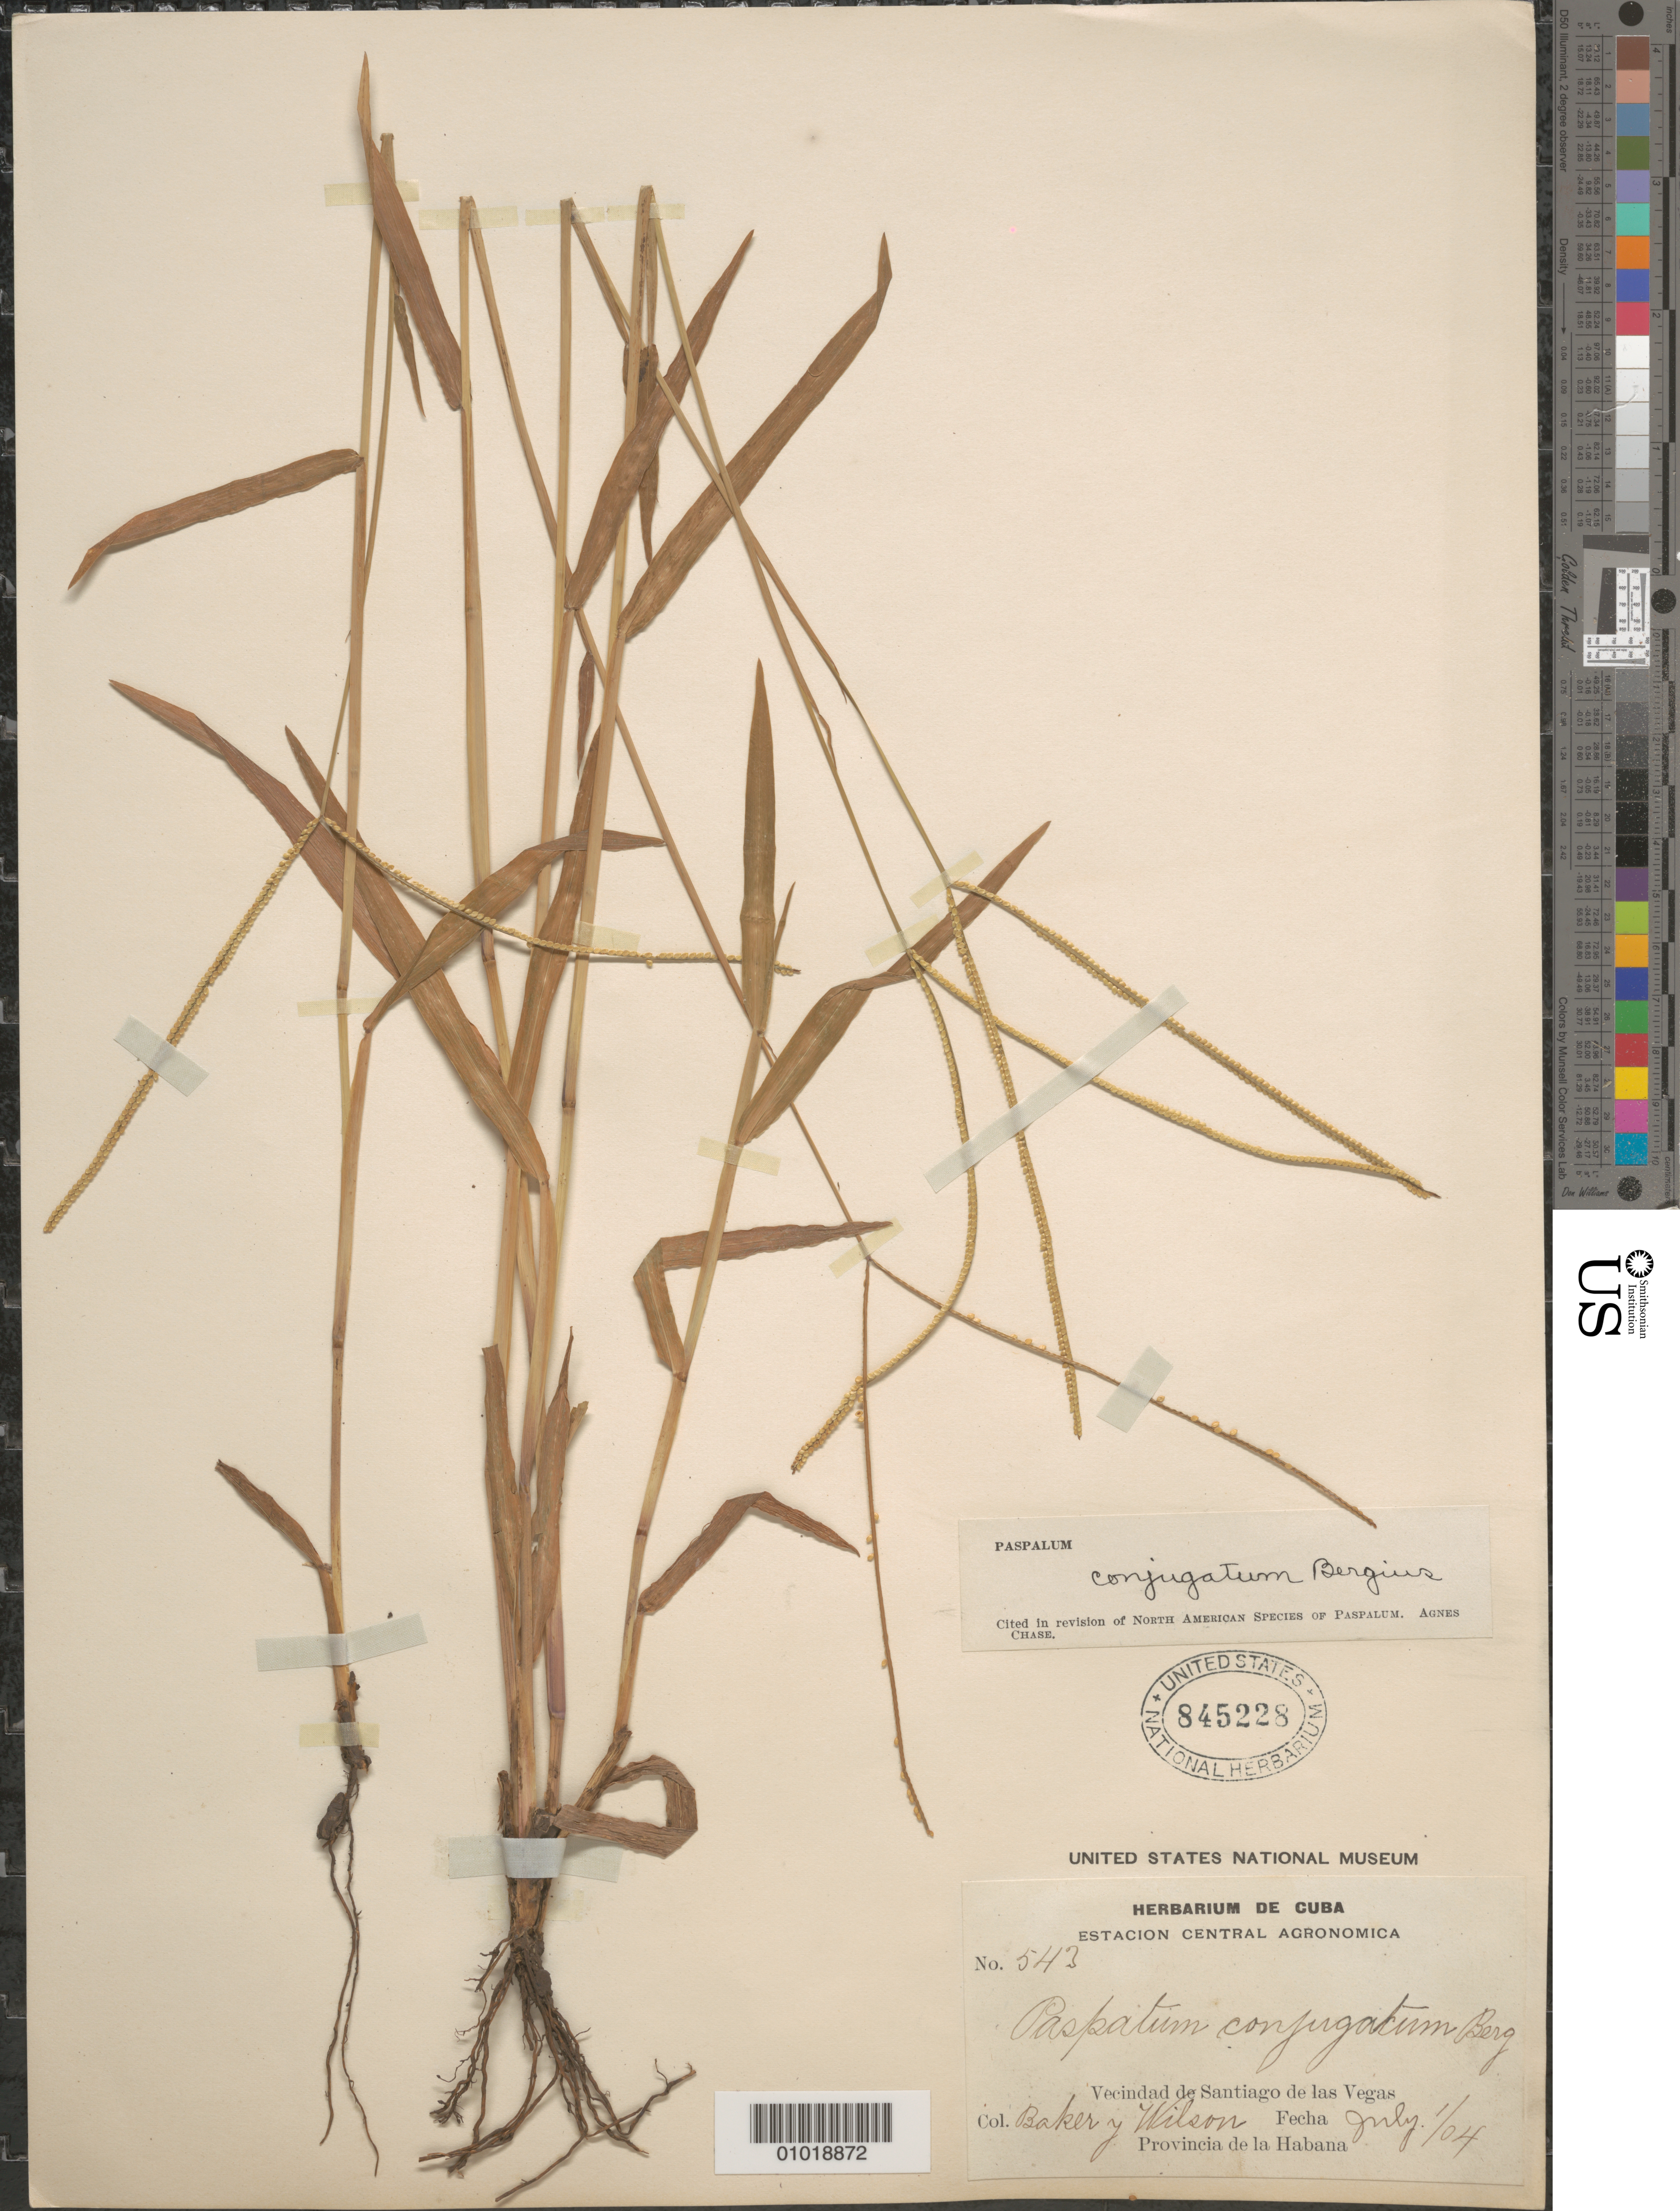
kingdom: Plantae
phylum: Tracheophyta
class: Liliopsida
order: Poales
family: Poaceae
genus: Paspalum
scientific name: Paspalum conjugatum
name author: P.J. Bergius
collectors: C. F. Baker & -- Wilson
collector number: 543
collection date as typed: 01 Jul 1904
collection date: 1904-07-01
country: Cuba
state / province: La Habana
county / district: Municipio Boyeros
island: Cuba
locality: Santiago de las Vegas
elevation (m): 97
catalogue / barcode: US 845228